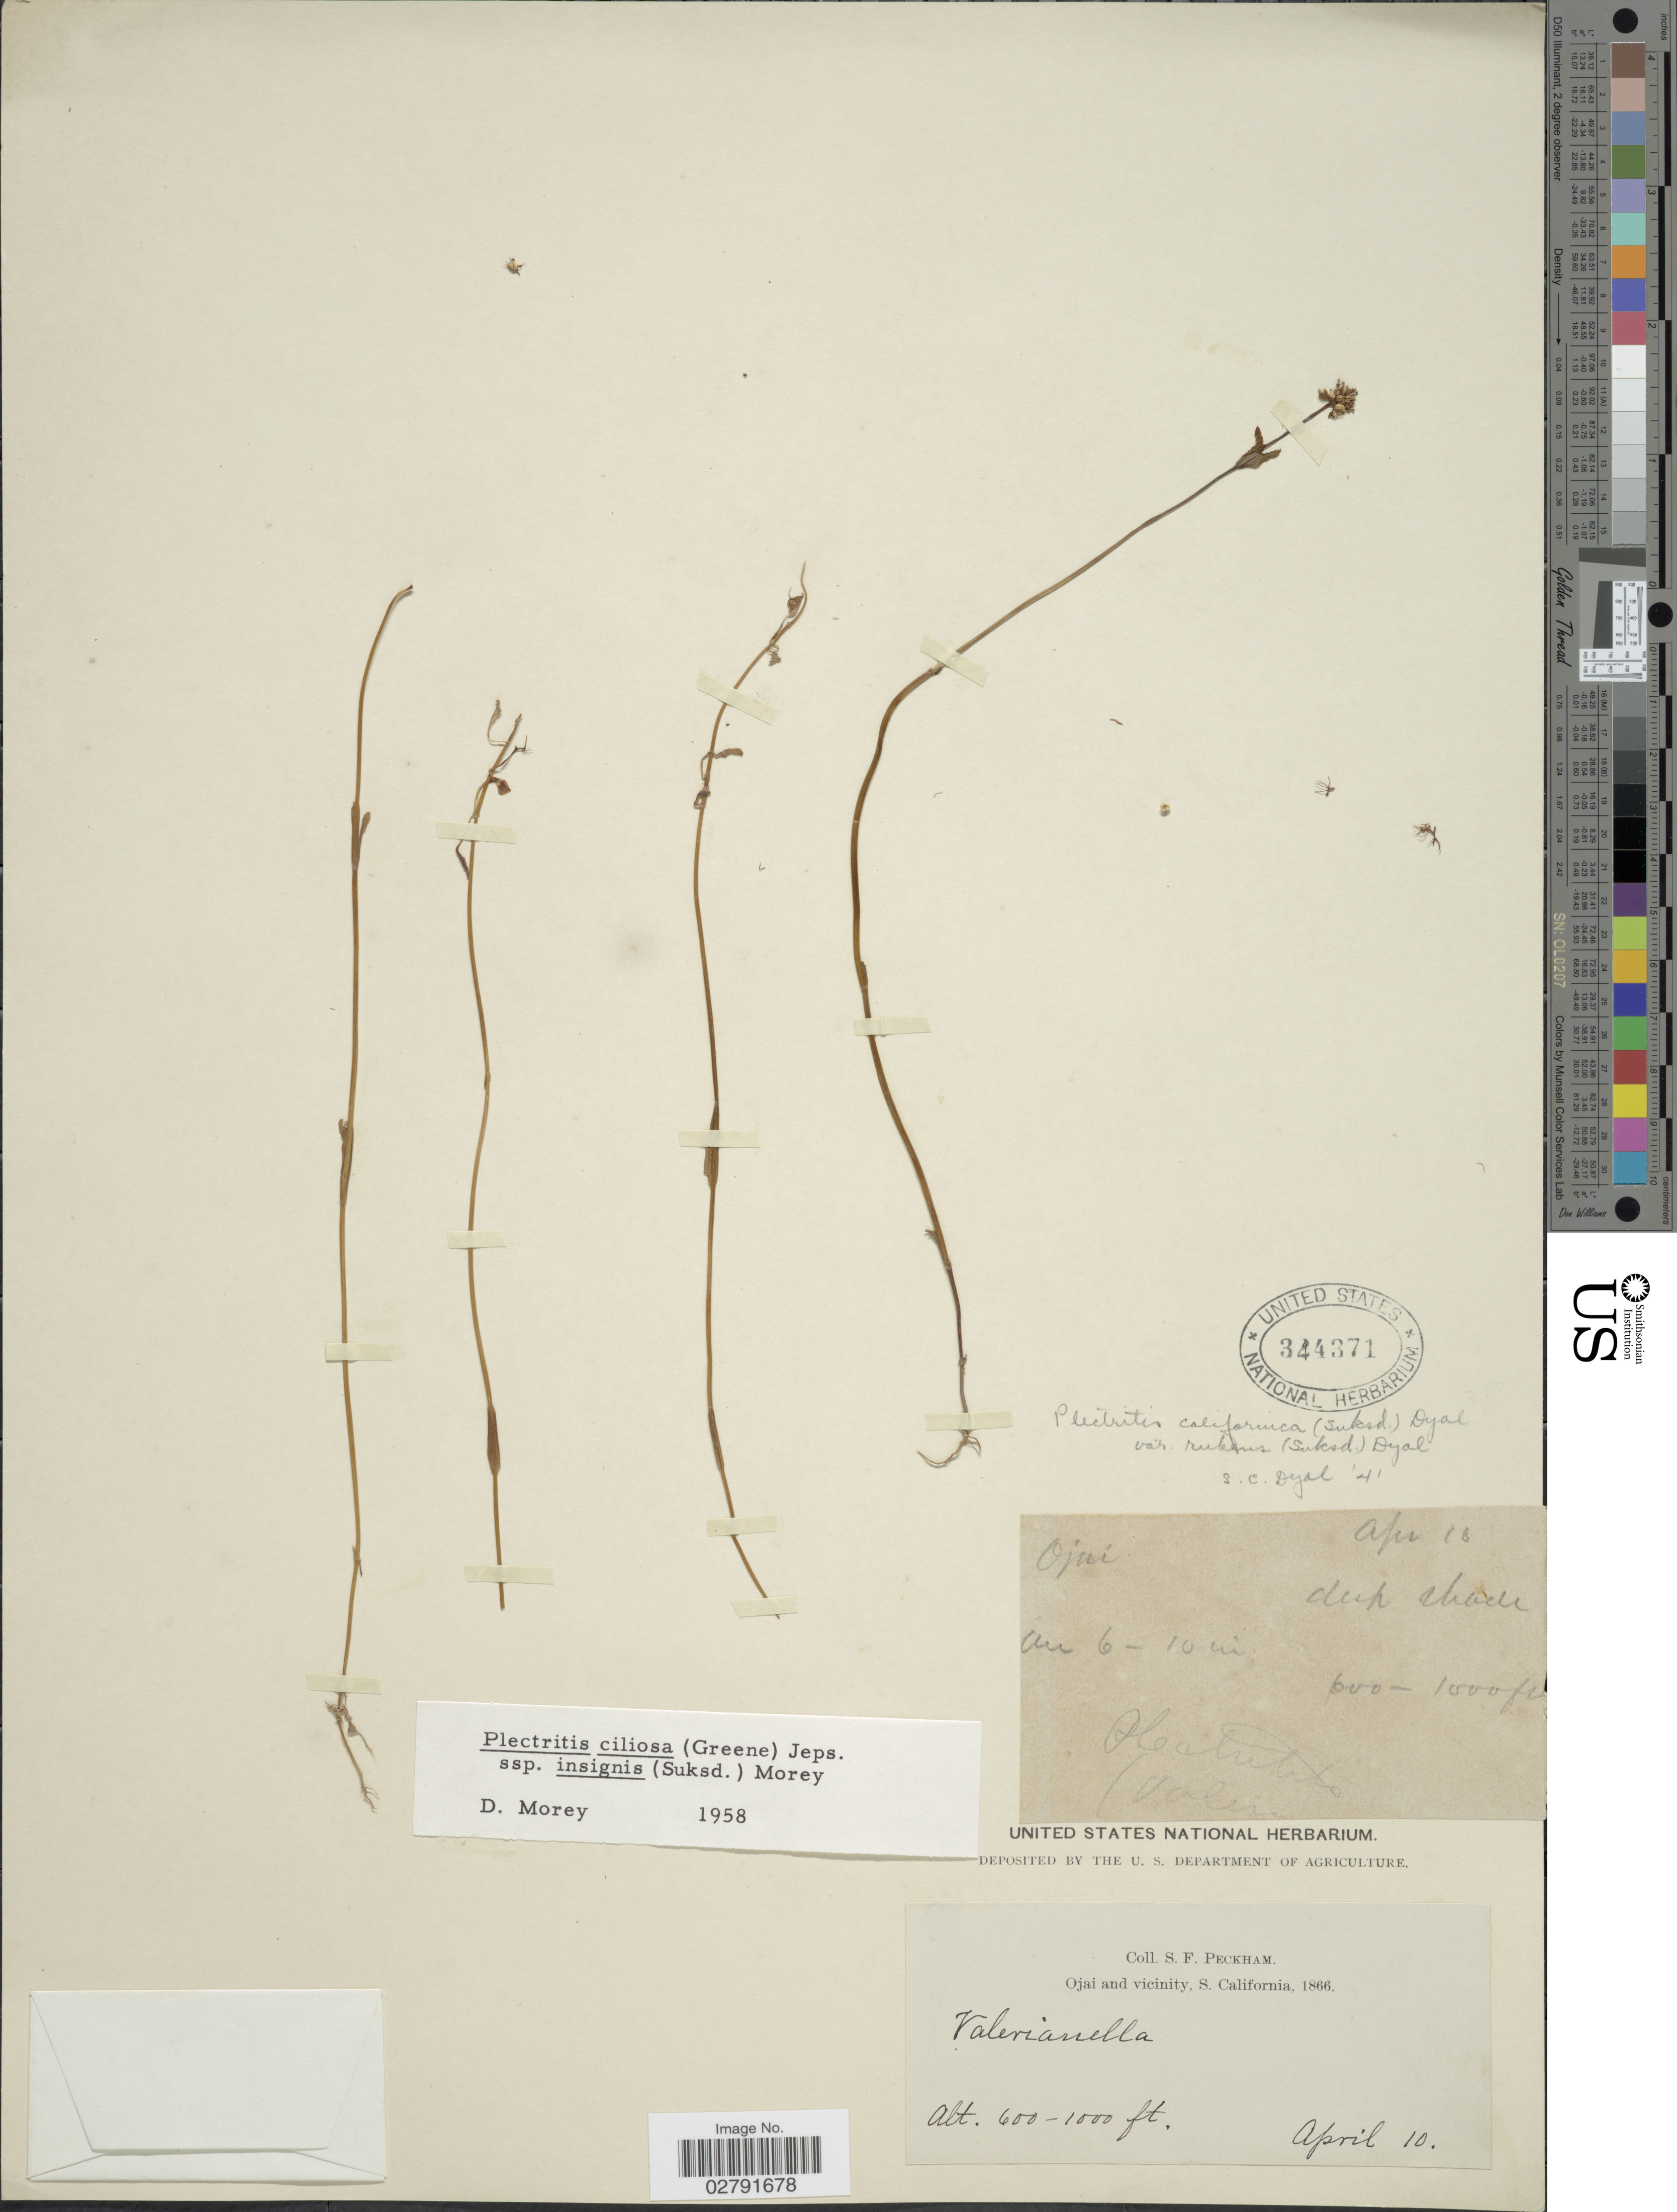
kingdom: Plantae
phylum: Tracheophyta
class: Magnoliopsida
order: Dipsacales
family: Caprifoliaceae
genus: Plectritis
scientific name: Plectritis ciliosa subsp. insignis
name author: (Suksd.) Morey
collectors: S. Peckham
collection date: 1866-04-10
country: United States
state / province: California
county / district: Ventura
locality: Ojai and vicinity, S. California.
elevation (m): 183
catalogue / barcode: US 344371